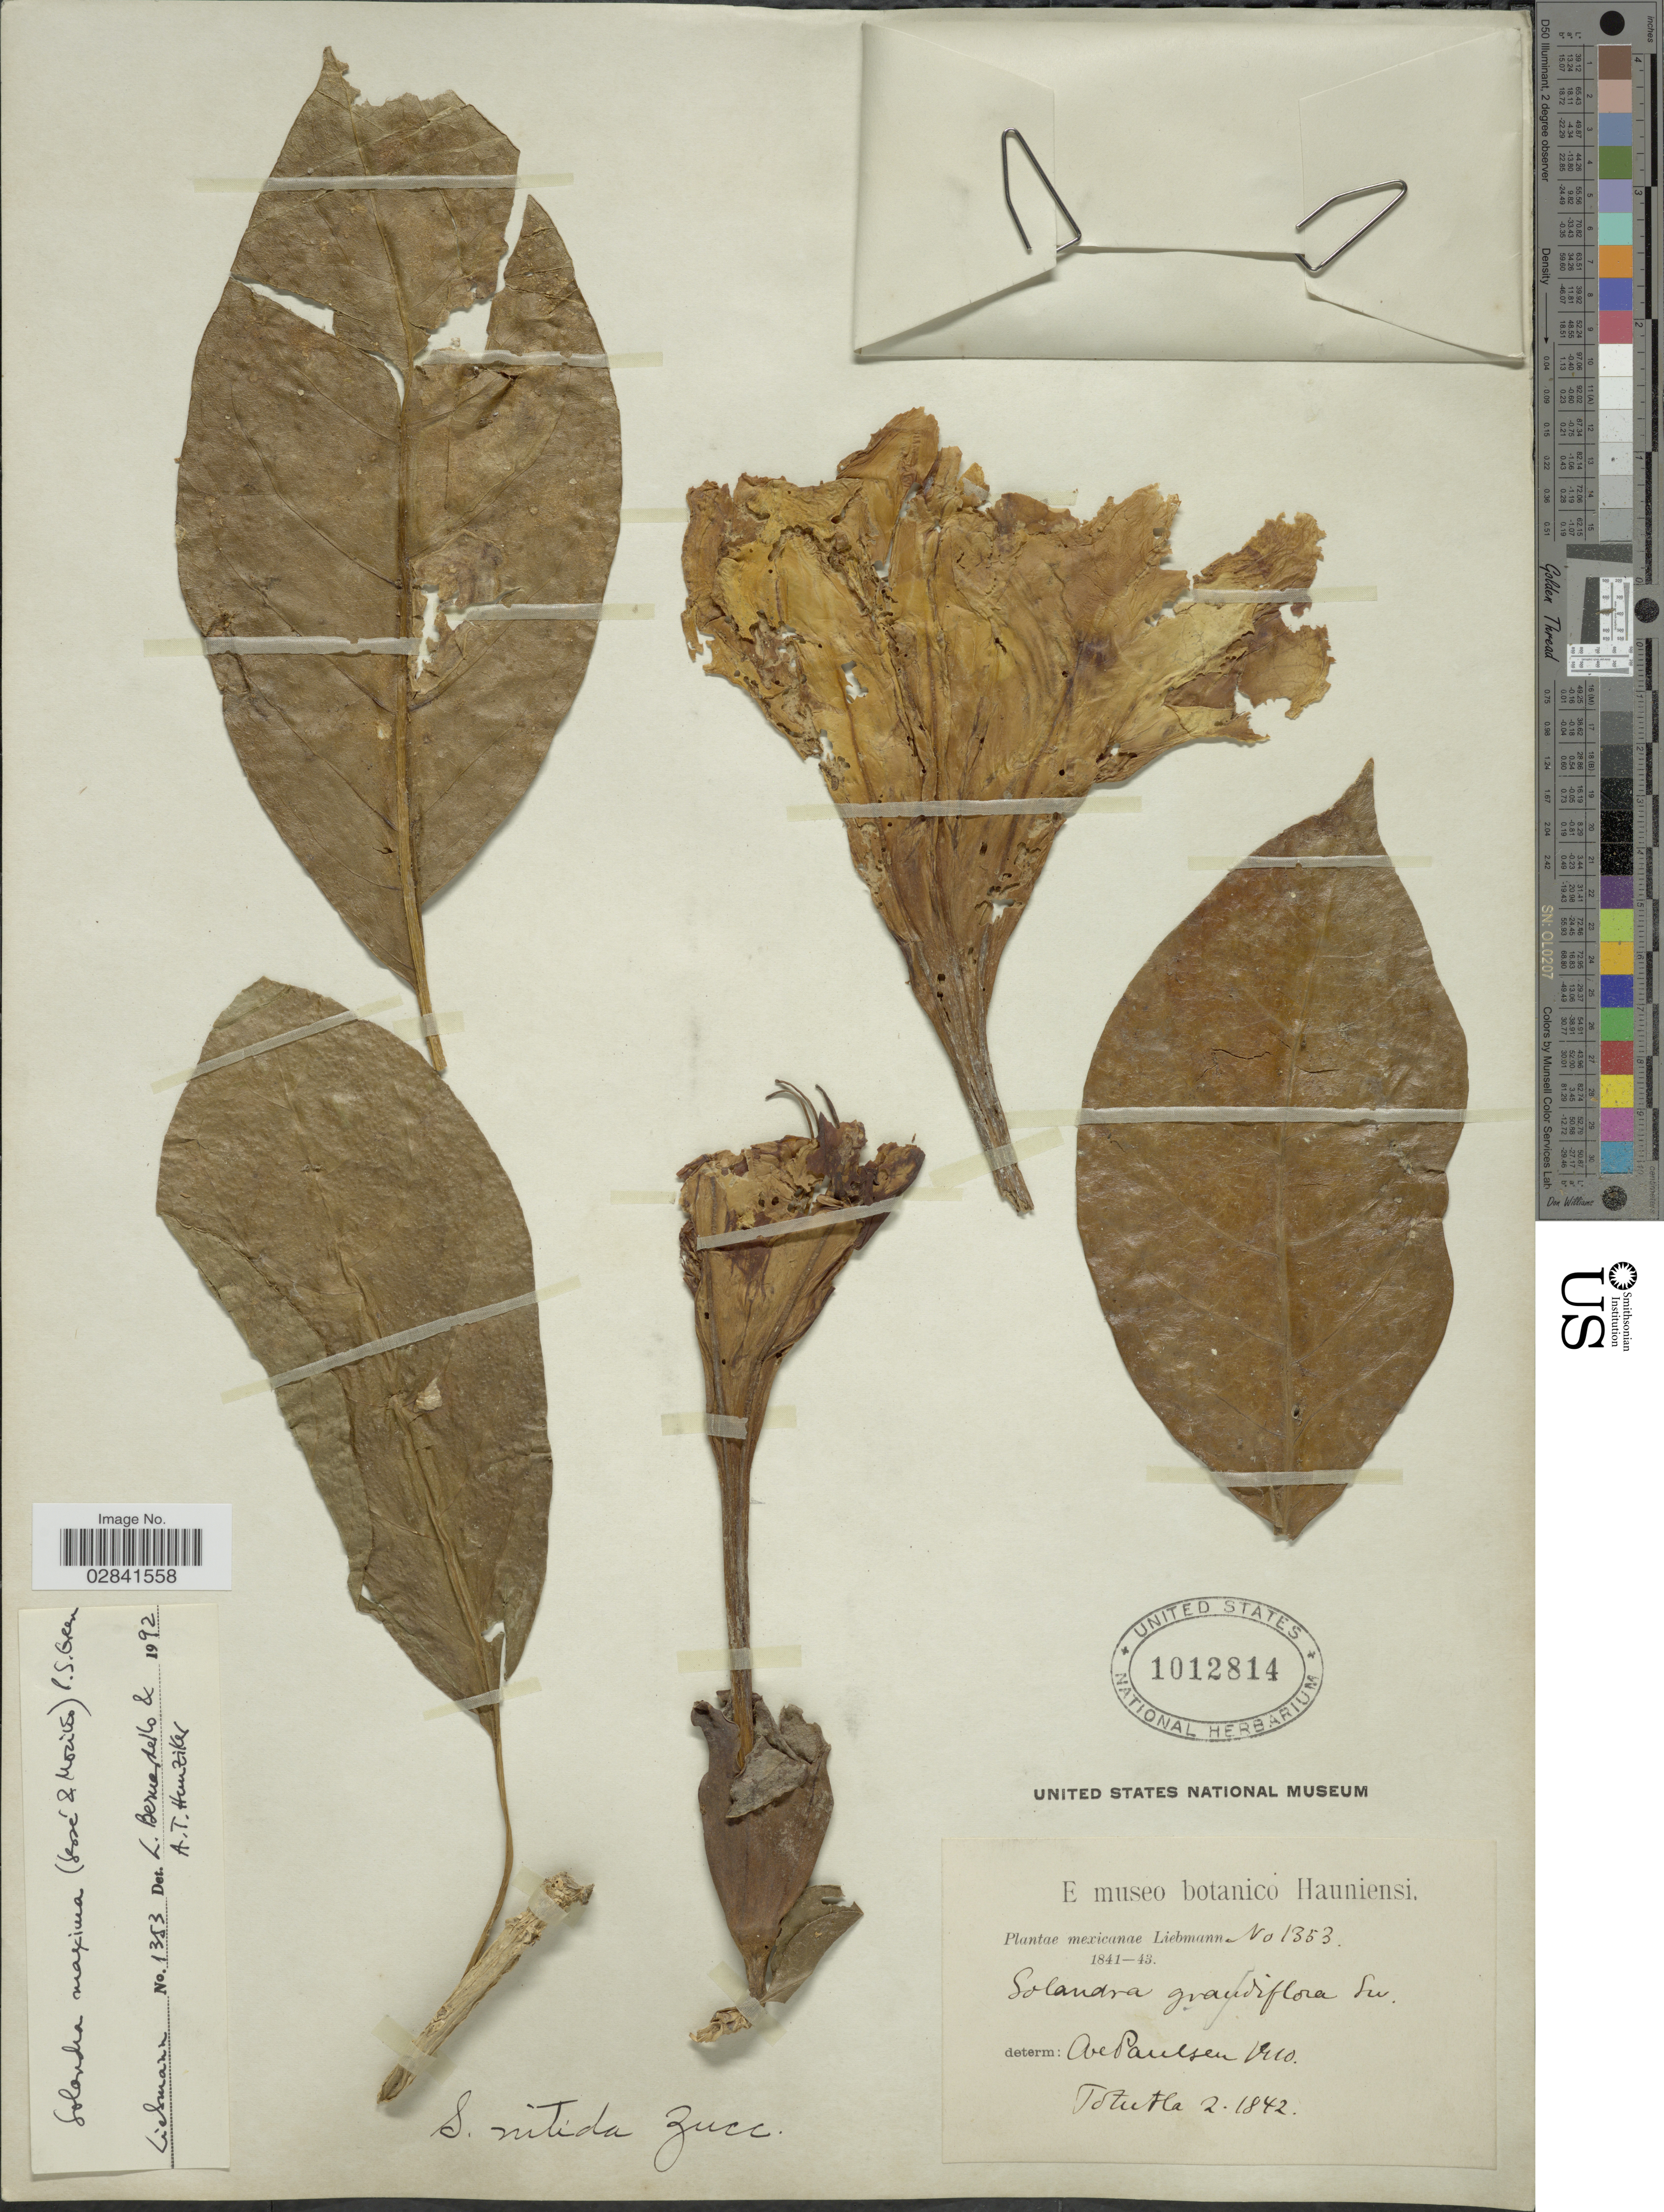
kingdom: Plantae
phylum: Tracheophyta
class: Magnoliopsida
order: Solanales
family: Solanaceae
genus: Solandra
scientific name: Solandra maxima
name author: (Sessé & Moc.) P.S. Green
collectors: Liebmann, --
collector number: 1353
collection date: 1842-02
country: Mexico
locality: Mexicanae. Totutla.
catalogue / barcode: US 1012814